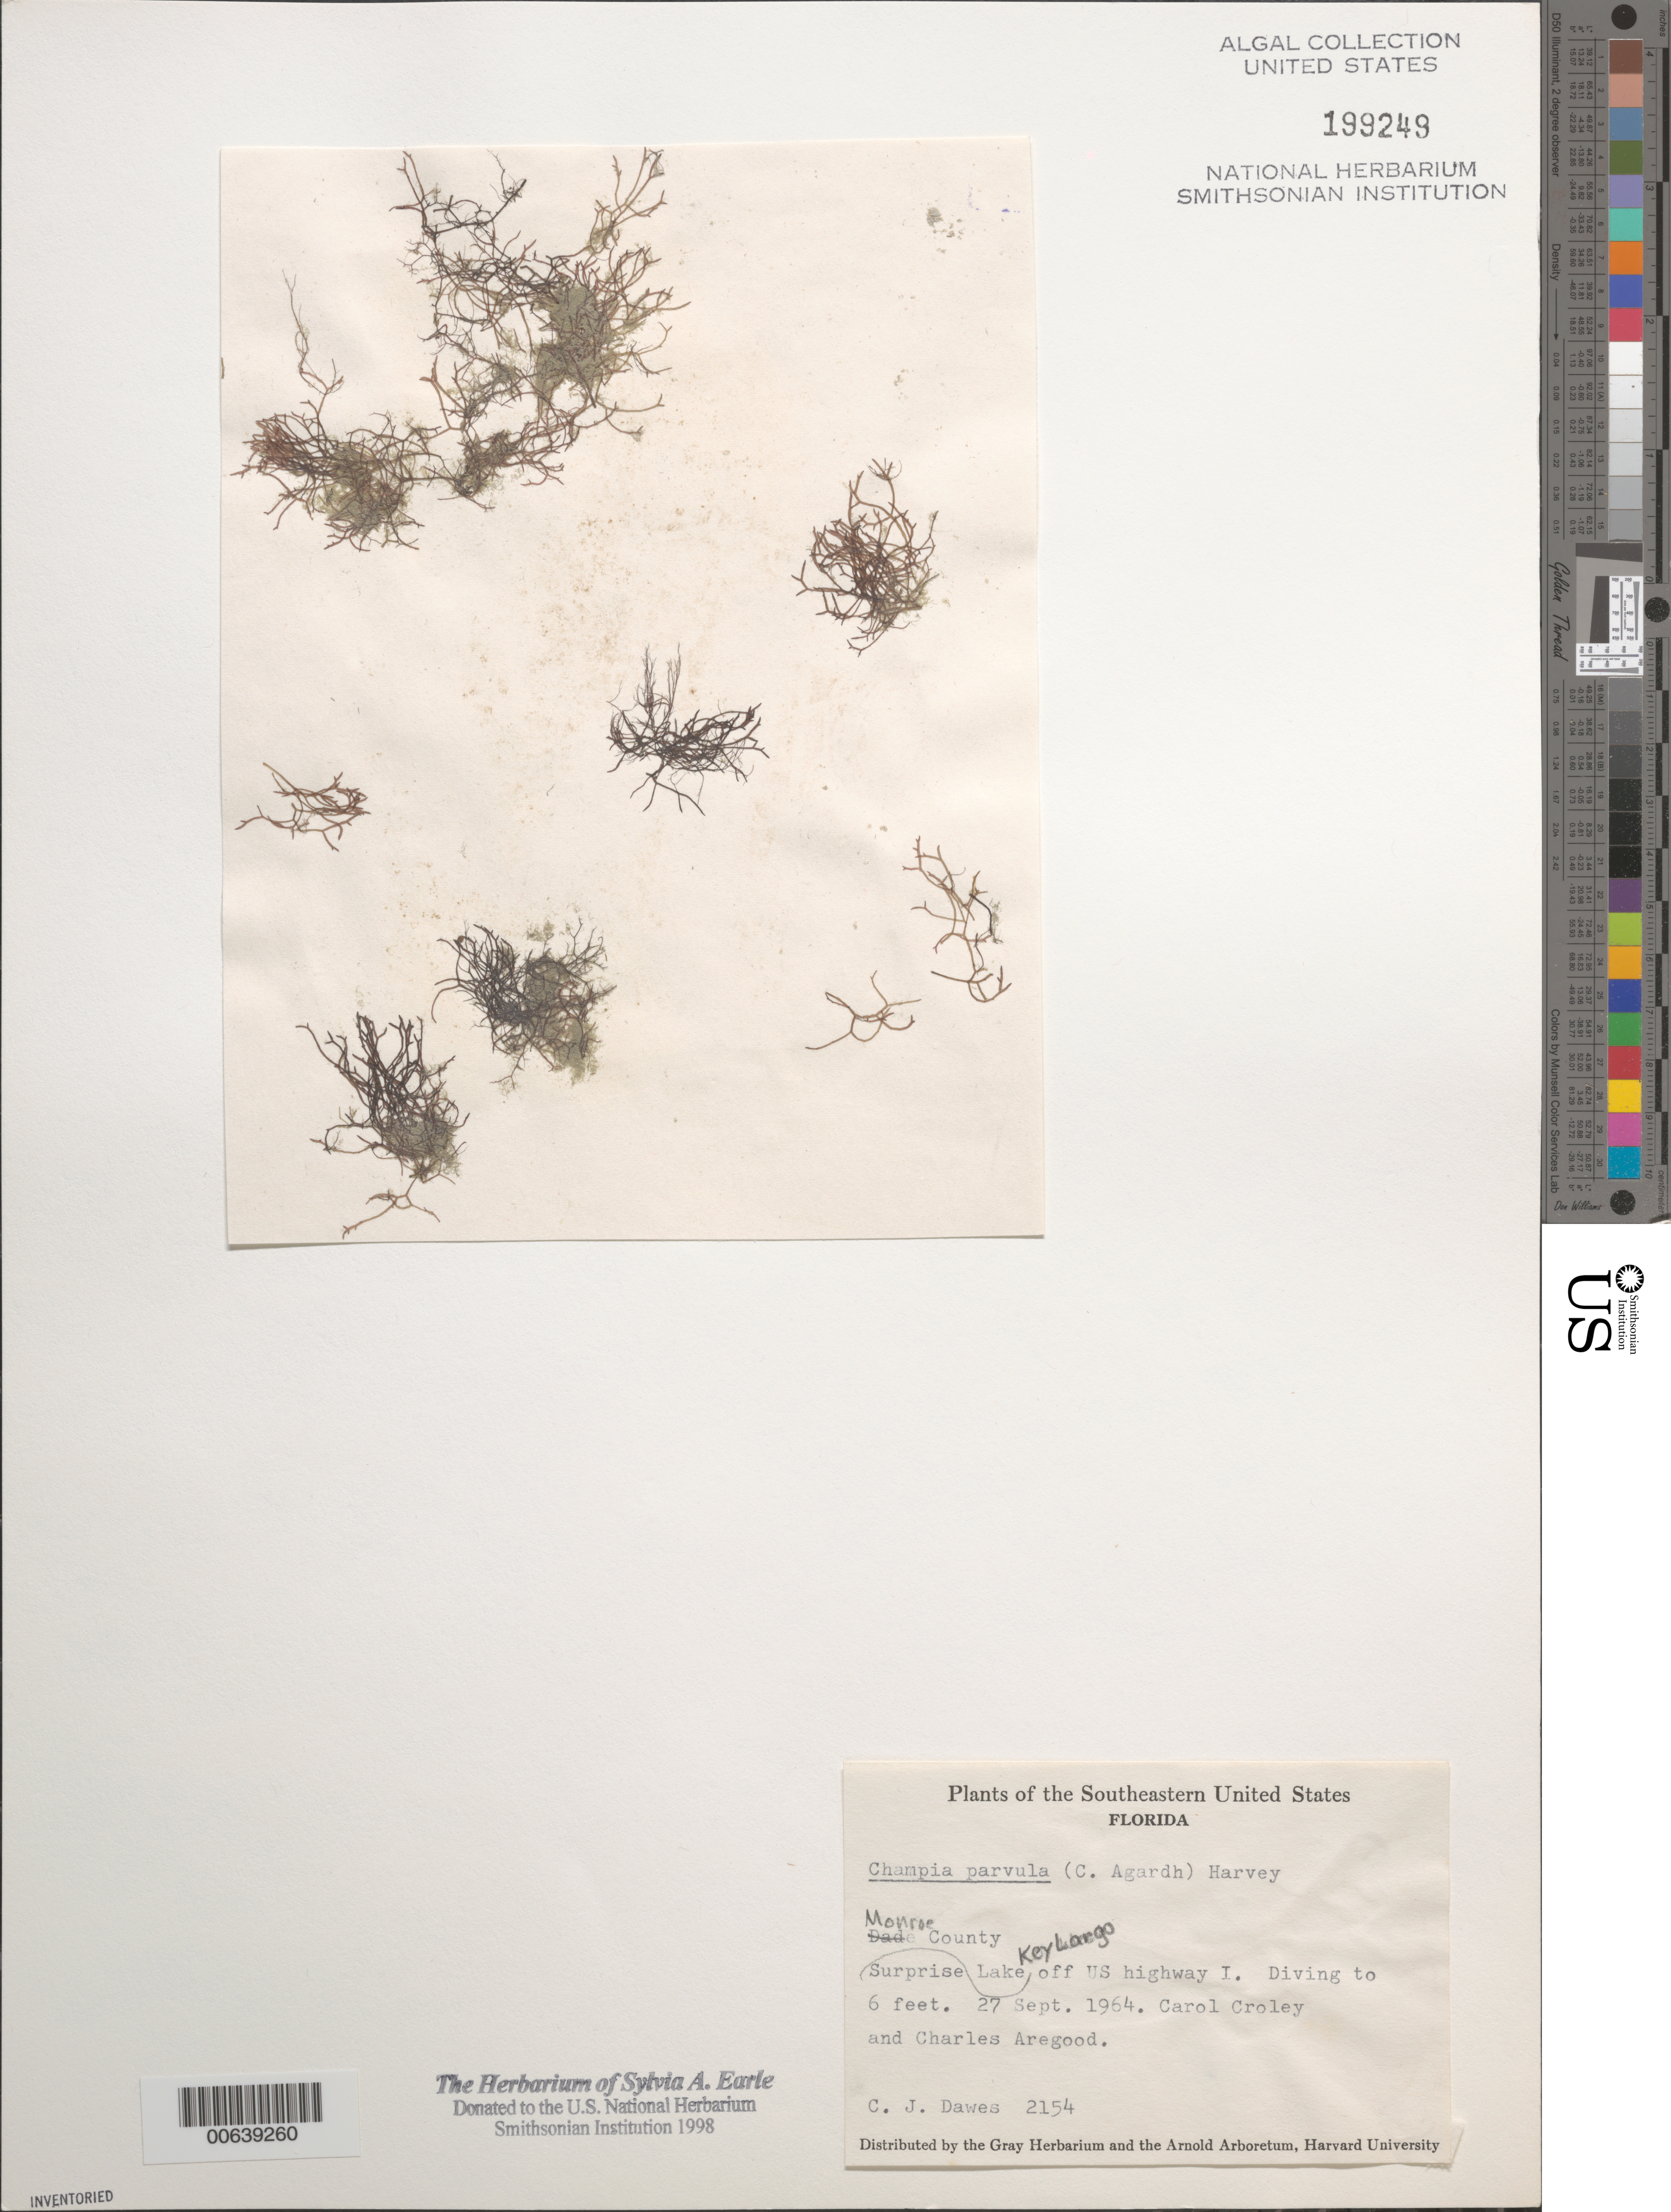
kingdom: Plantae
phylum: Rhodophyta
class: Florideophyceae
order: Rhodymeniales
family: Champiaceae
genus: Champia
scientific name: Champia parvula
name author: (C. Agardh) Harv.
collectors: F. C. Croley & C. Aregood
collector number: Cjd 2154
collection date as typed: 27 Sep 1964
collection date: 1964-09-27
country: United States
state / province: Florida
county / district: Monroe County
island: Key Largo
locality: Lake Surprise, off US Route 1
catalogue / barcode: US 199249